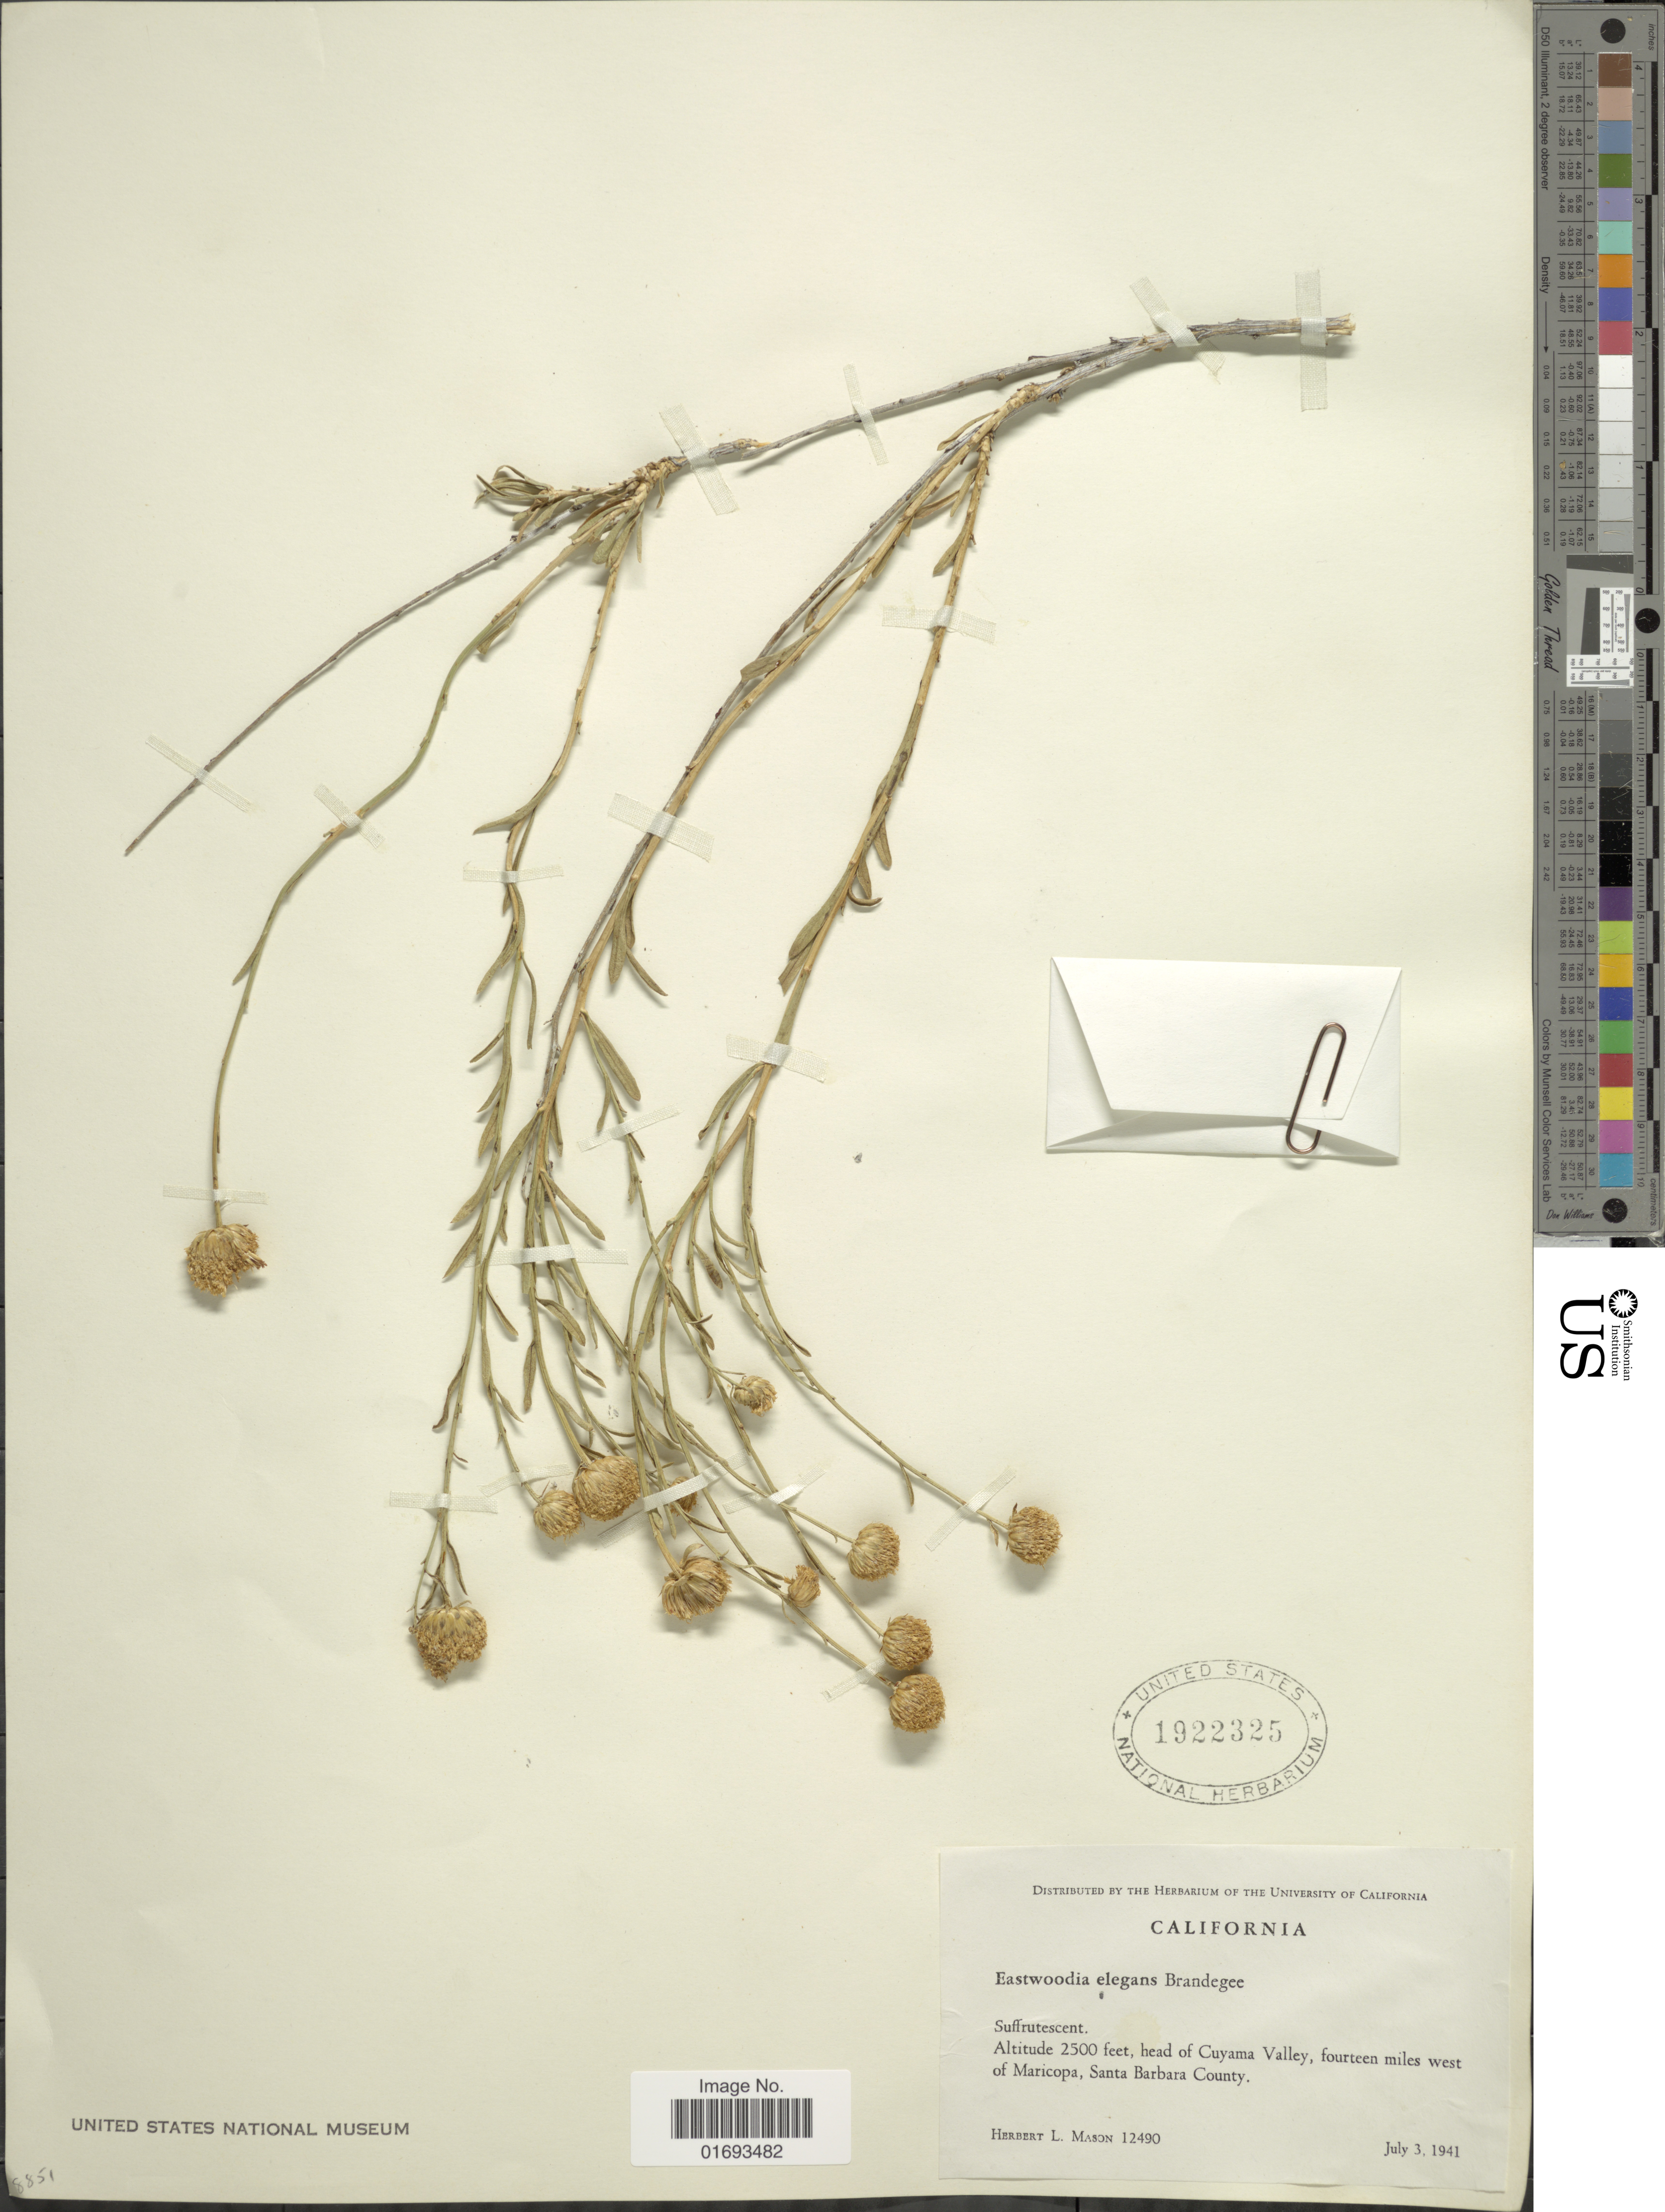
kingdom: Plantae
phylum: Tracheophyta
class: Magnoliopsida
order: Asterales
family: Asteraceae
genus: Eastwoodia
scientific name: Eastwoodia elegans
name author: Brandegee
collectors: H. L. Mason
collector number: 12490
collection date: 1941-07-03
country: United States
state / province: California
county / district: Santa Barbara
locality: Head of Cuyama Valley, fourteen miles west of Maricopa, Santa Barbara County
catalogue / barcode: US 1922325